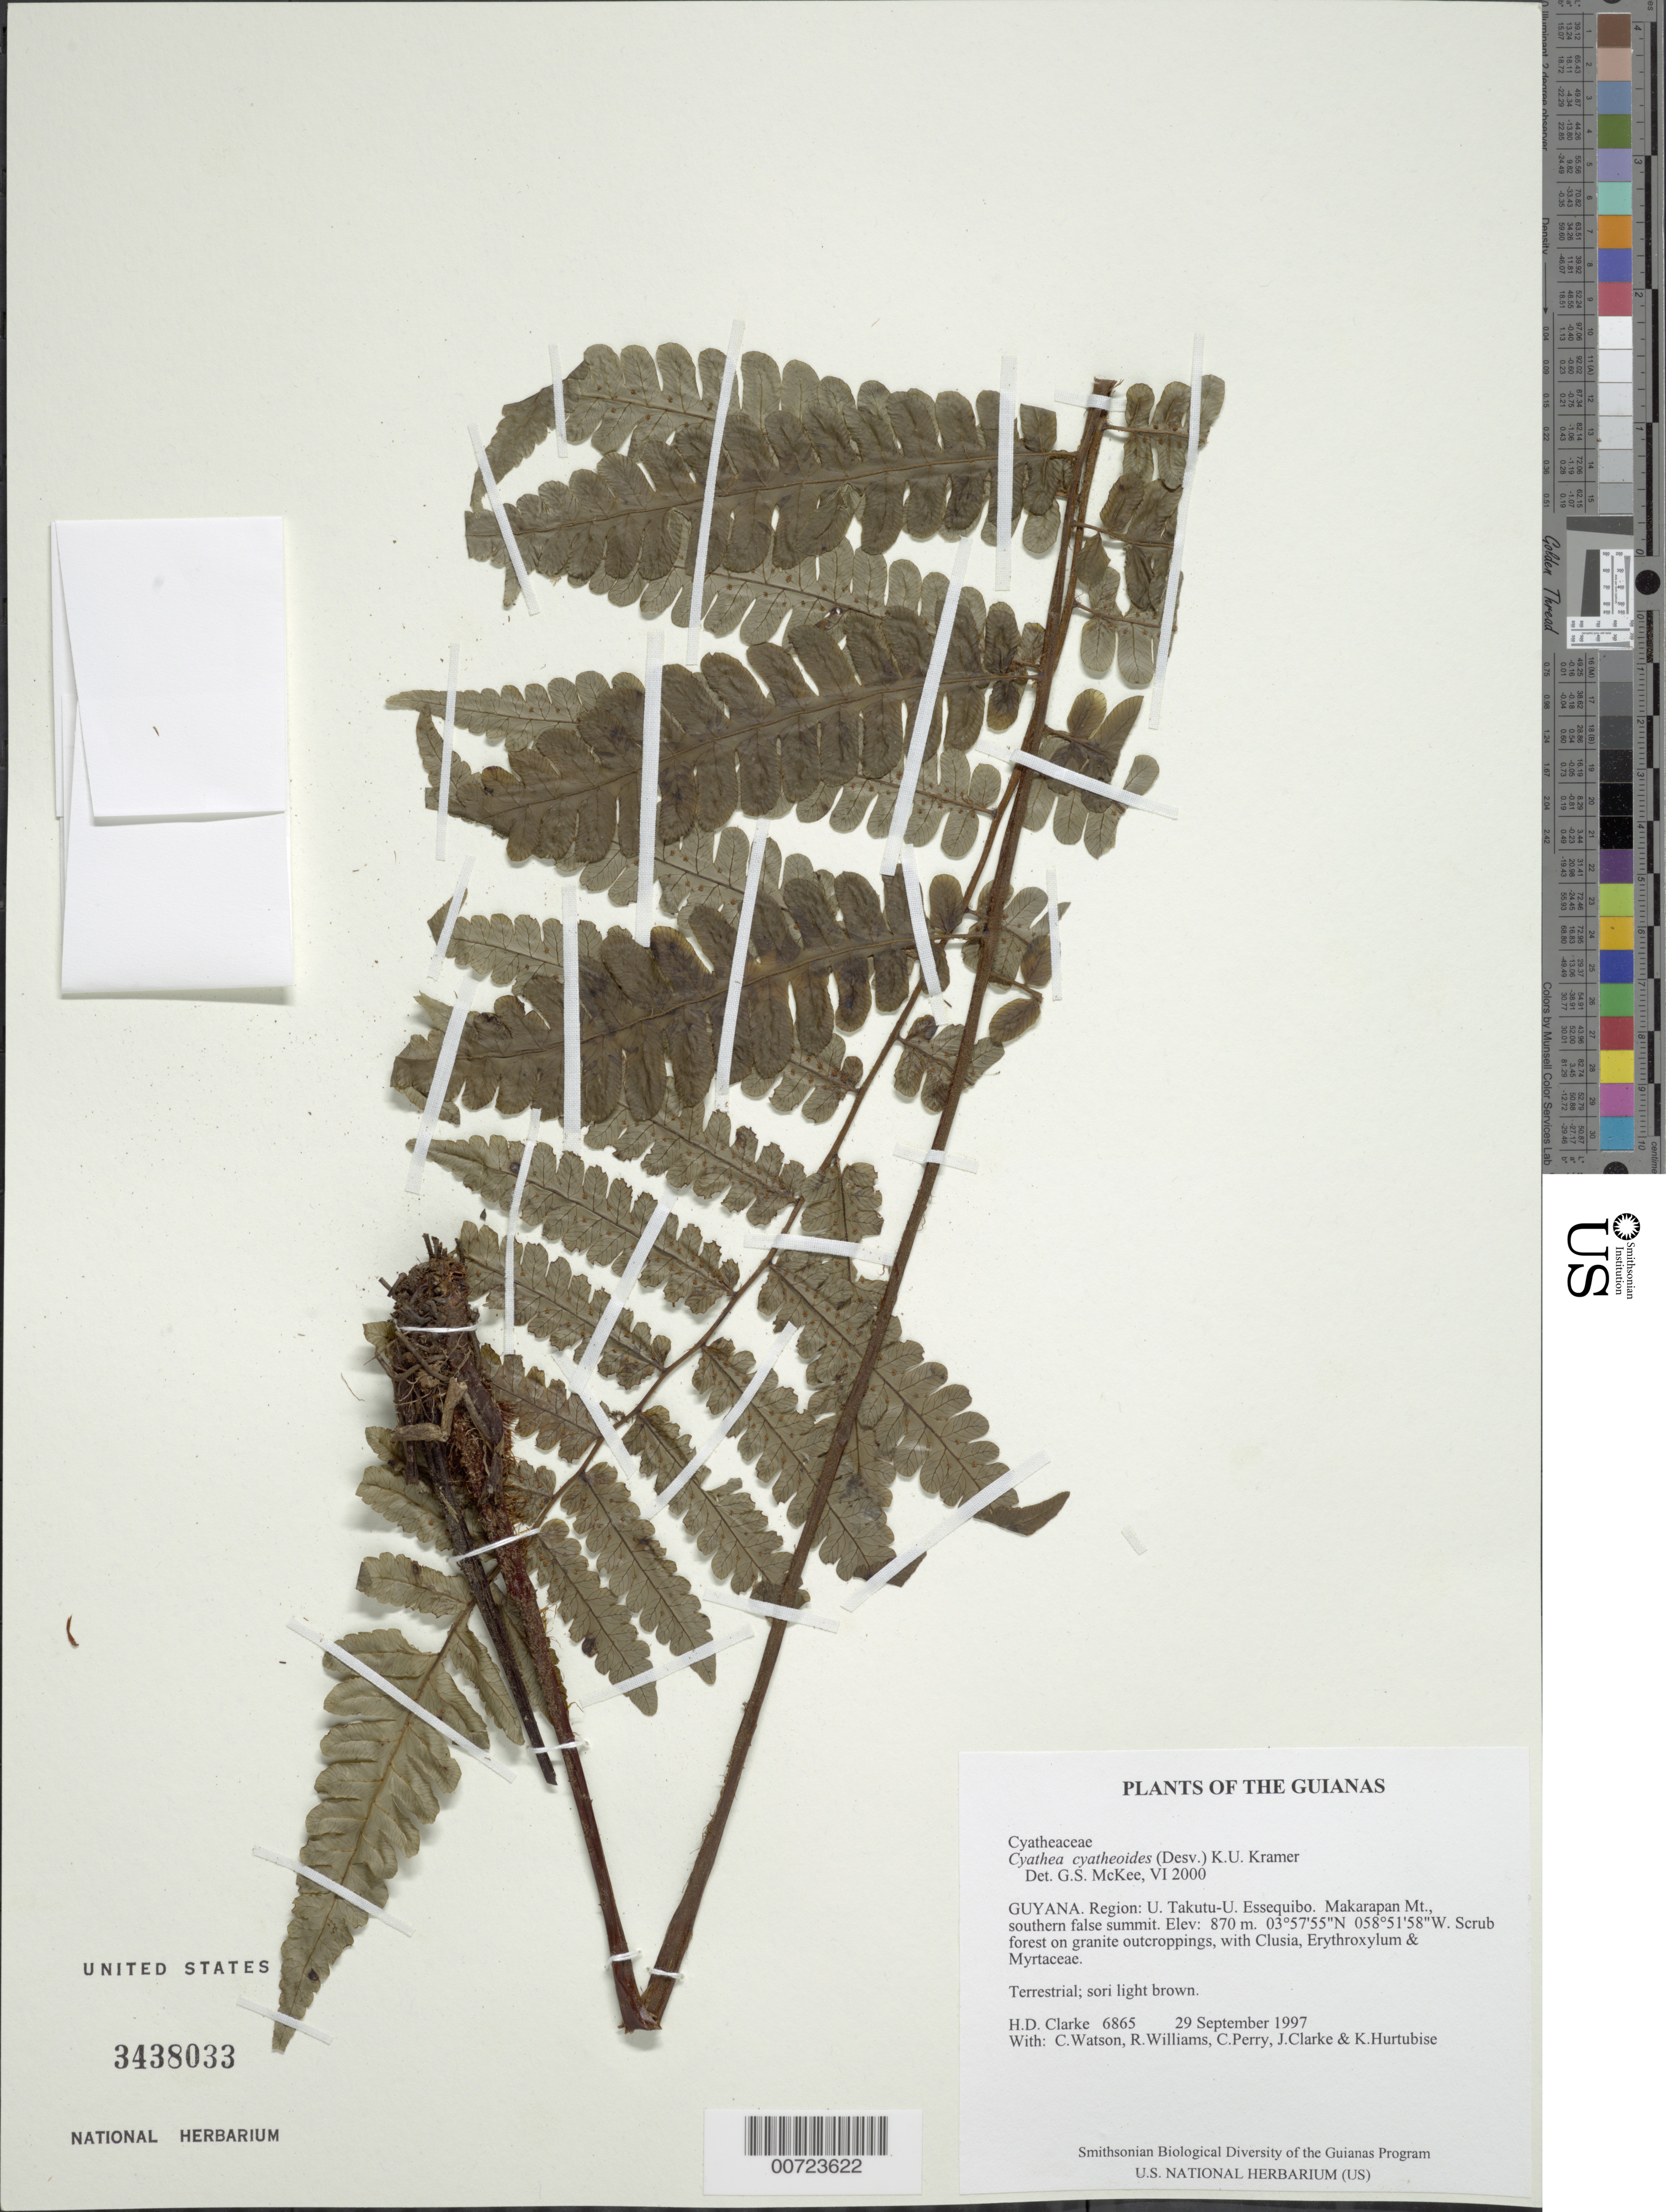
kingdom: Plantae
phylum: Tracheophyta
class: Polypodiopsida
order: Cyatheales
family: Cyatheaceae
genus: Cyathea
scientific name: Cyathea cyatheoides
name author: (Desv.) K.U. Kramer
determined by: McKee, G. S., (US), NMNH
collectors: H. D. Clarke, C. Watson, R. Williams, C. Perry, J. Clarke & K. Hurtubise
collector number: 6865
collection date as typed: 29 September 1997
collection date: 1997-09-29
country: Guyana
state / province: U. Takutu-U. Essequibo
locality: Makarapan Mt., southern false summit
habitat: Scrub forest on granite outcroppings, with Clusia, Erythroxylum & Myrtaceae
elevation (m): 870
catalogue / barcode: US 3438033